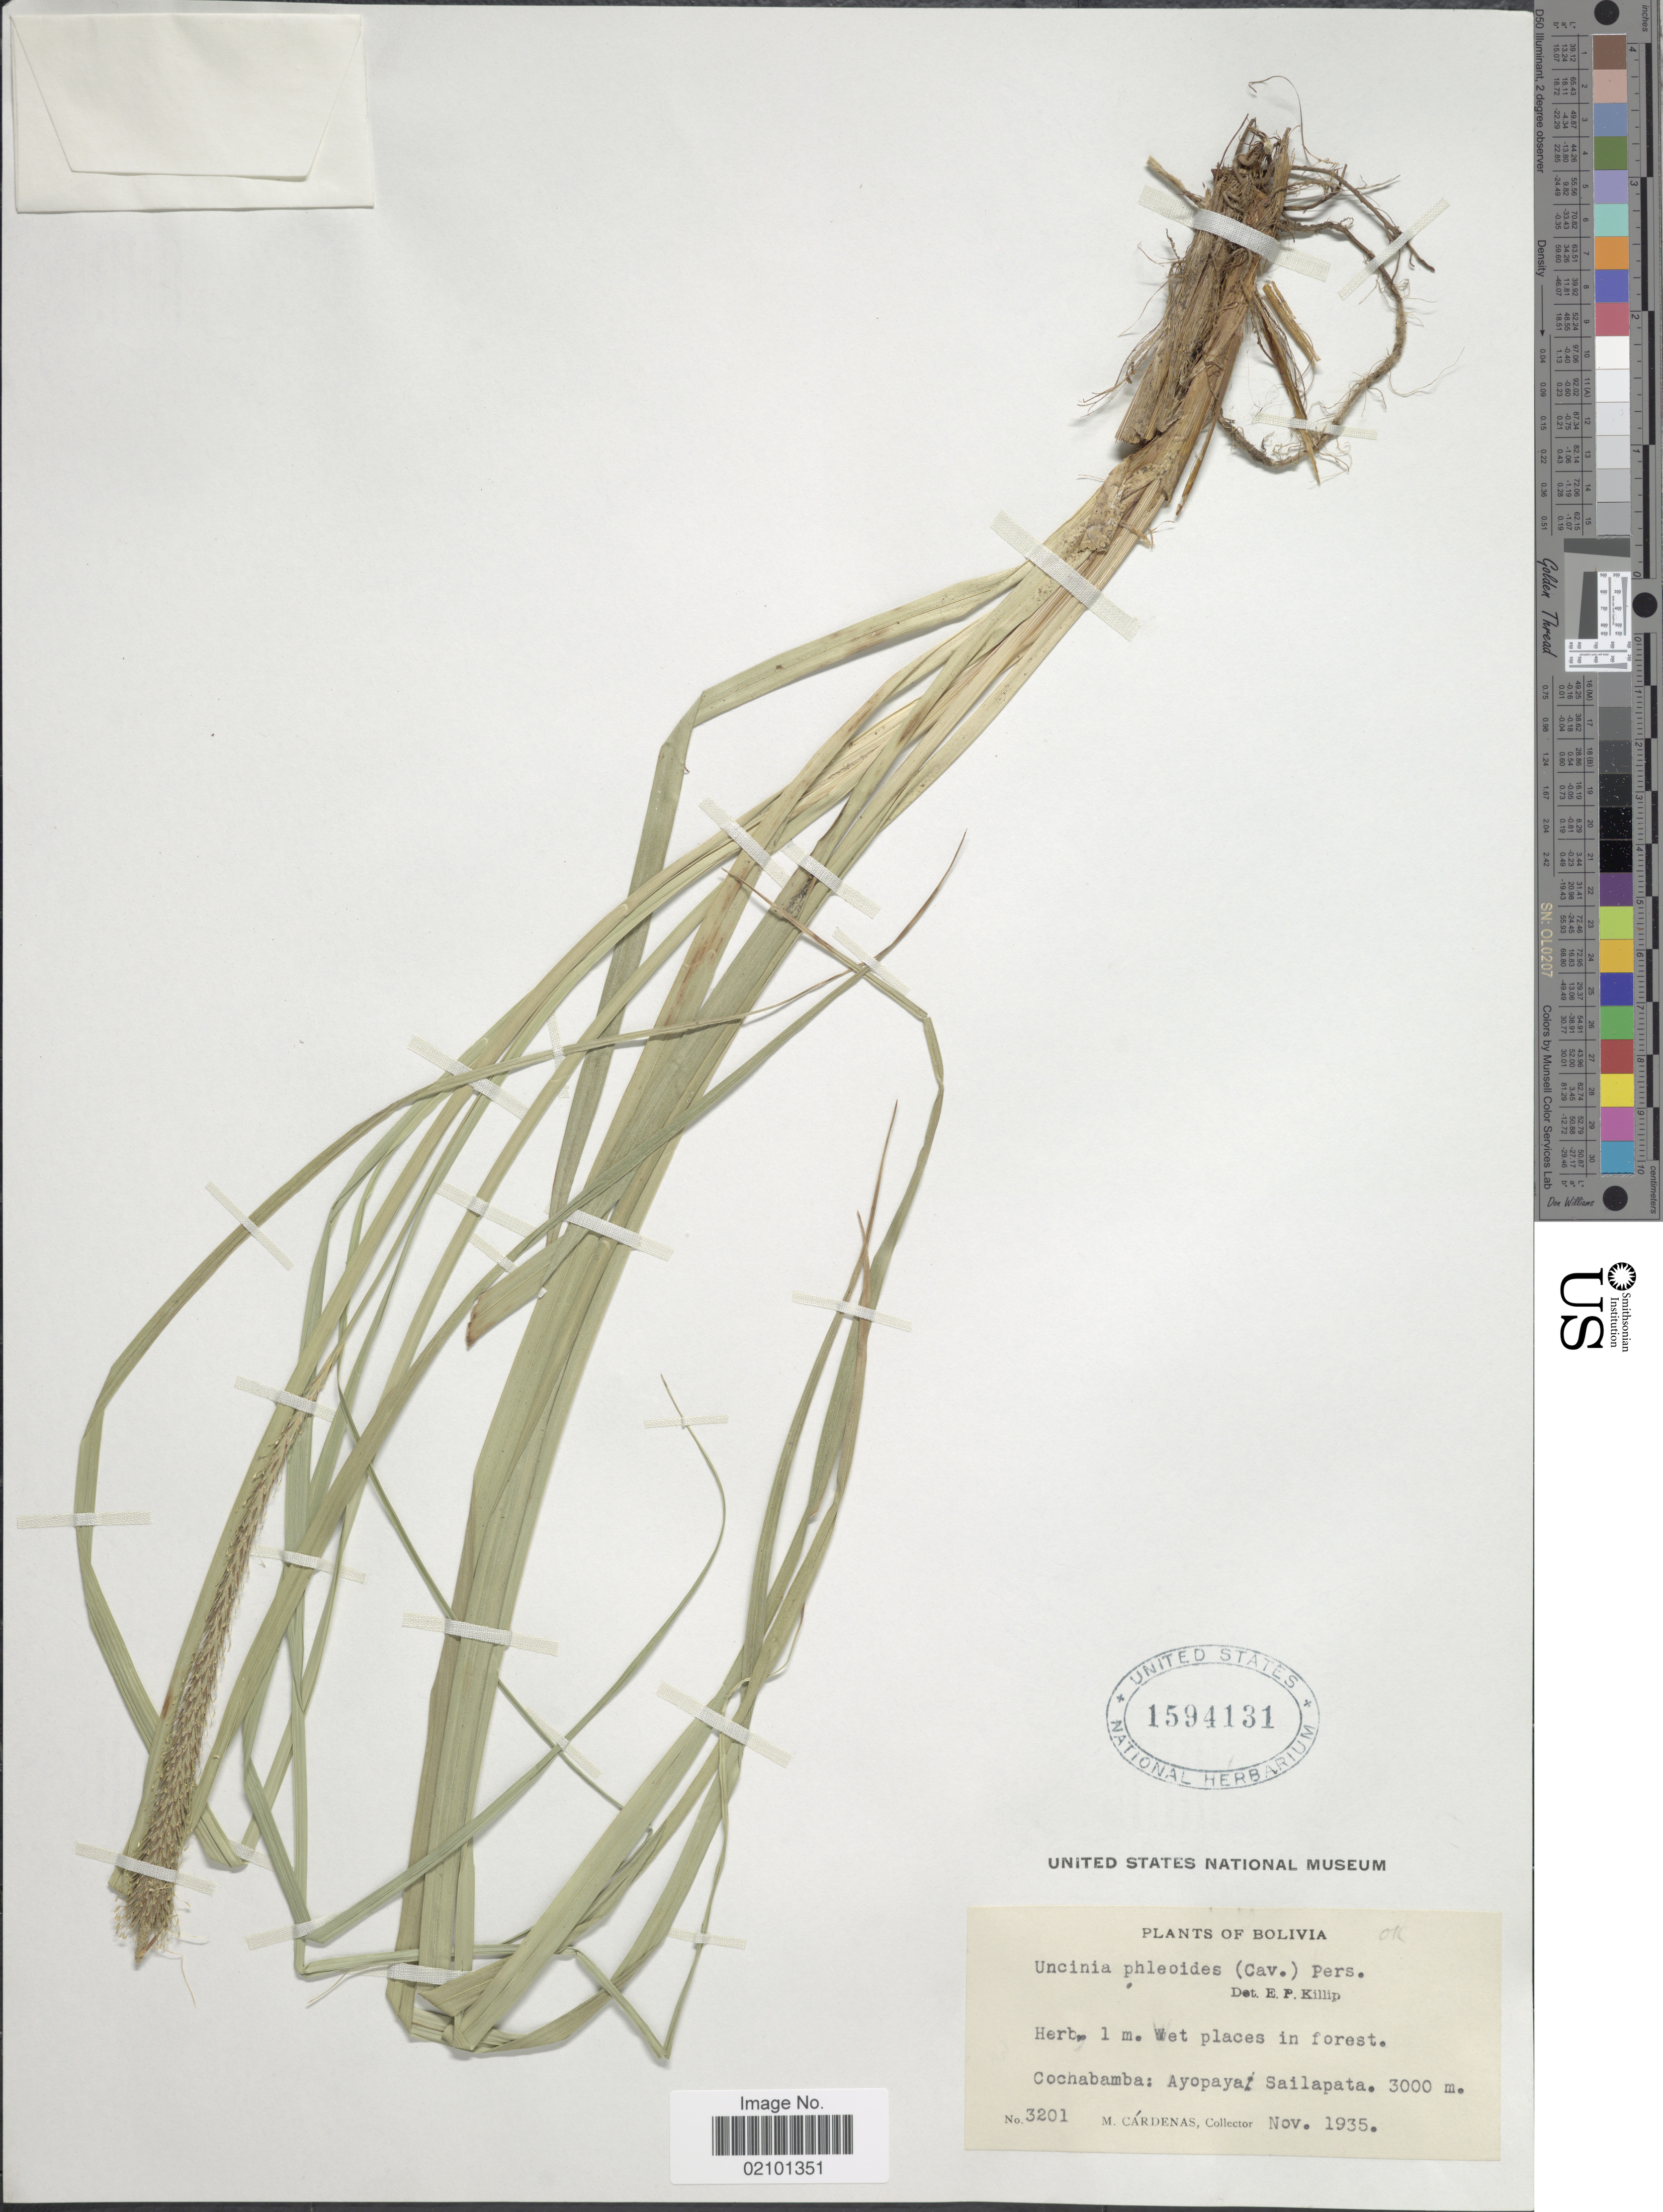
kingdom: Plantae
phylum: Tracheophyta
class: Liliopsida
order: Poales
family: Cyperaceae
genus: Carex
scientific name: Carex phleoides subsp. koyamae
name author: (Gómez-Laur.) Jim.Mejías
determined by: Jimnéz-Mejias, Pedro, (UPOS), Universidad Pablo de Olavide (SPAIN)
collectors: M. Cárdenas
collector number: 3201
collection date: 1935-11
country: Bolivia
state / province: Cochabamba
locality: Cochabamba: Ayopaya: Sailapata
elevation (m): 3000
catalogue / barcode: US 1594131